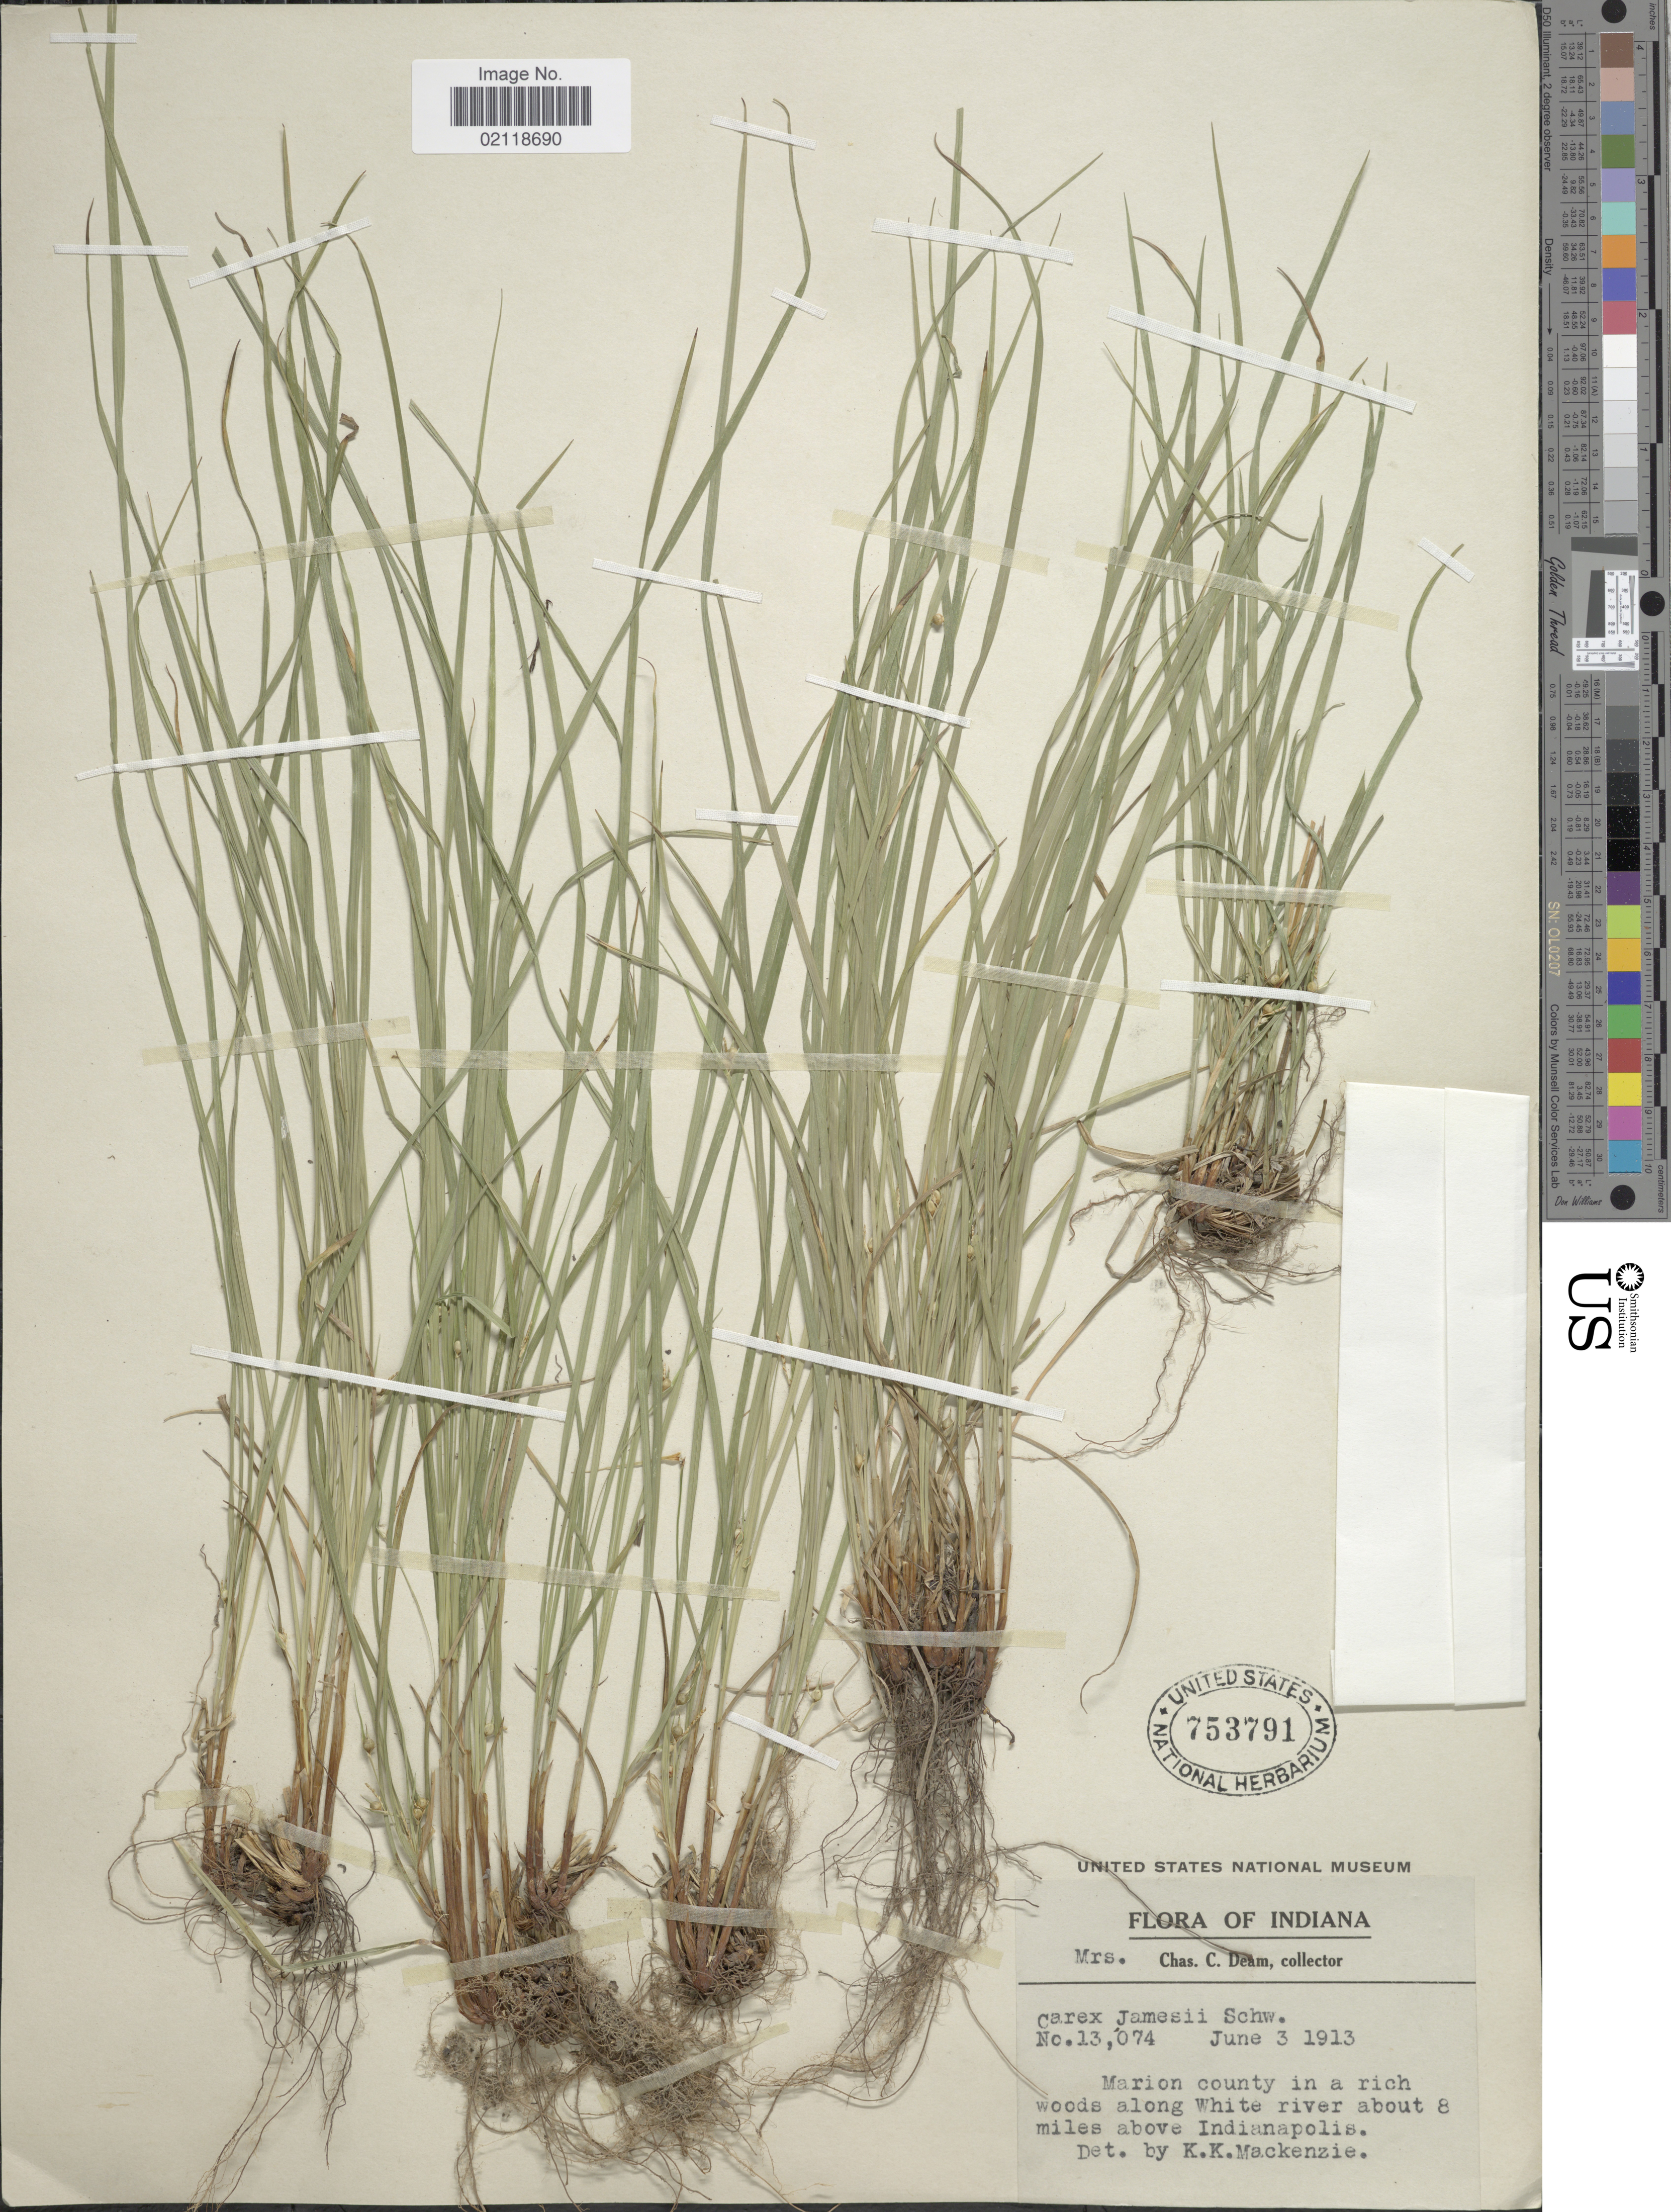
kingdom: Plantae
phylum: Tracheophyta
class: Liliopsida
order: Poales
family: Cyperaceae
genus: Carex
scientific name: Carex jamesii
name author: Schwein.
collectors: C. Deam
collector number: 13074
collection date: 1913-06-03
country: United States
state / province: Indiana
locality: Marion county in a rich woods along White river about 8 miles above Indianapolis.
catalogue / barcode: US 753791